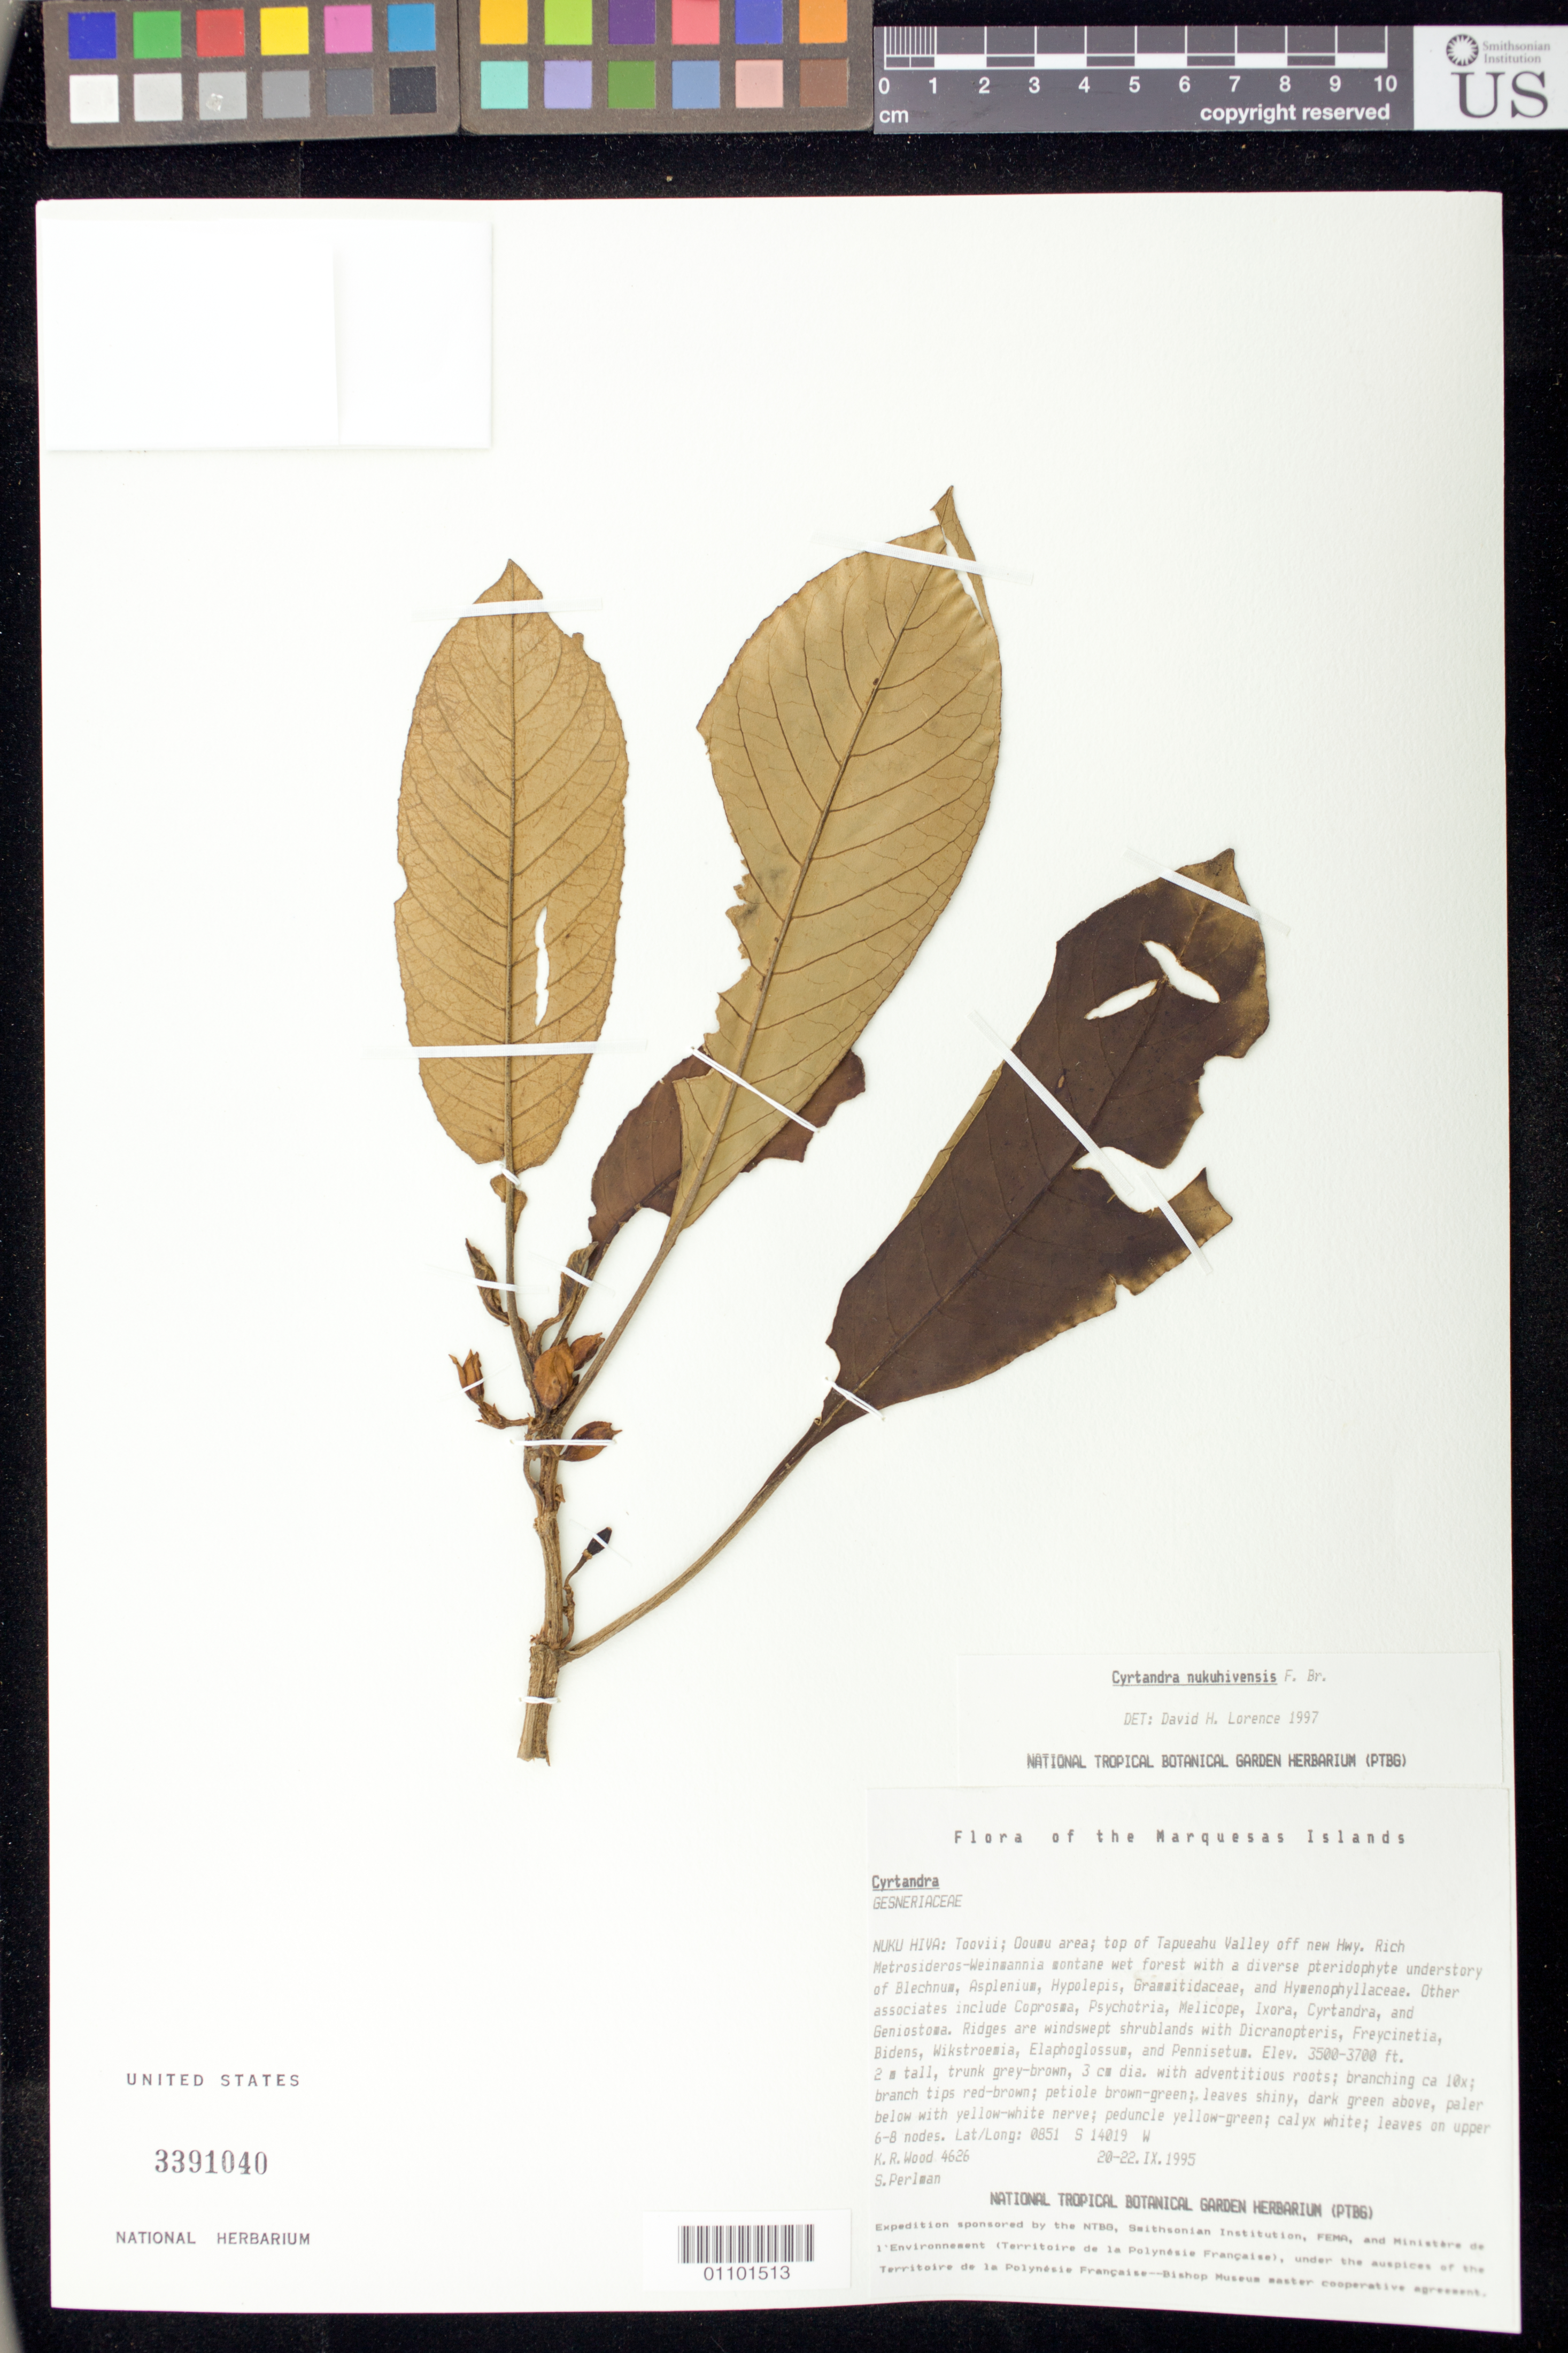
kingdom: Plantae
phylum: Tracheophyta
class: Magnoliopsida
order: Lamiales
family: Gesneriaceae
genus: Cyrtandra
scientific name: Cyrtandra nukuhivensis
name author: F. Br.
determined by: Wagner, W. L., (BOT), Smithsonian Institution - National Museum of Natural History (UNITED STATES)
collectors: K. R. Wood & S. P. Perlman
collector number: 4626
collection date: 1995-09-20/1995-09-22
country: French Polynesia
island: Nuku Hiva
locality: Toovii, Ooumu area, top of Tapueahu Valley off new hwy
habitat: Metrosideros - Weinmannia montane wet forests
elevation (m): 1067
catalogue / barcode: US 3391040